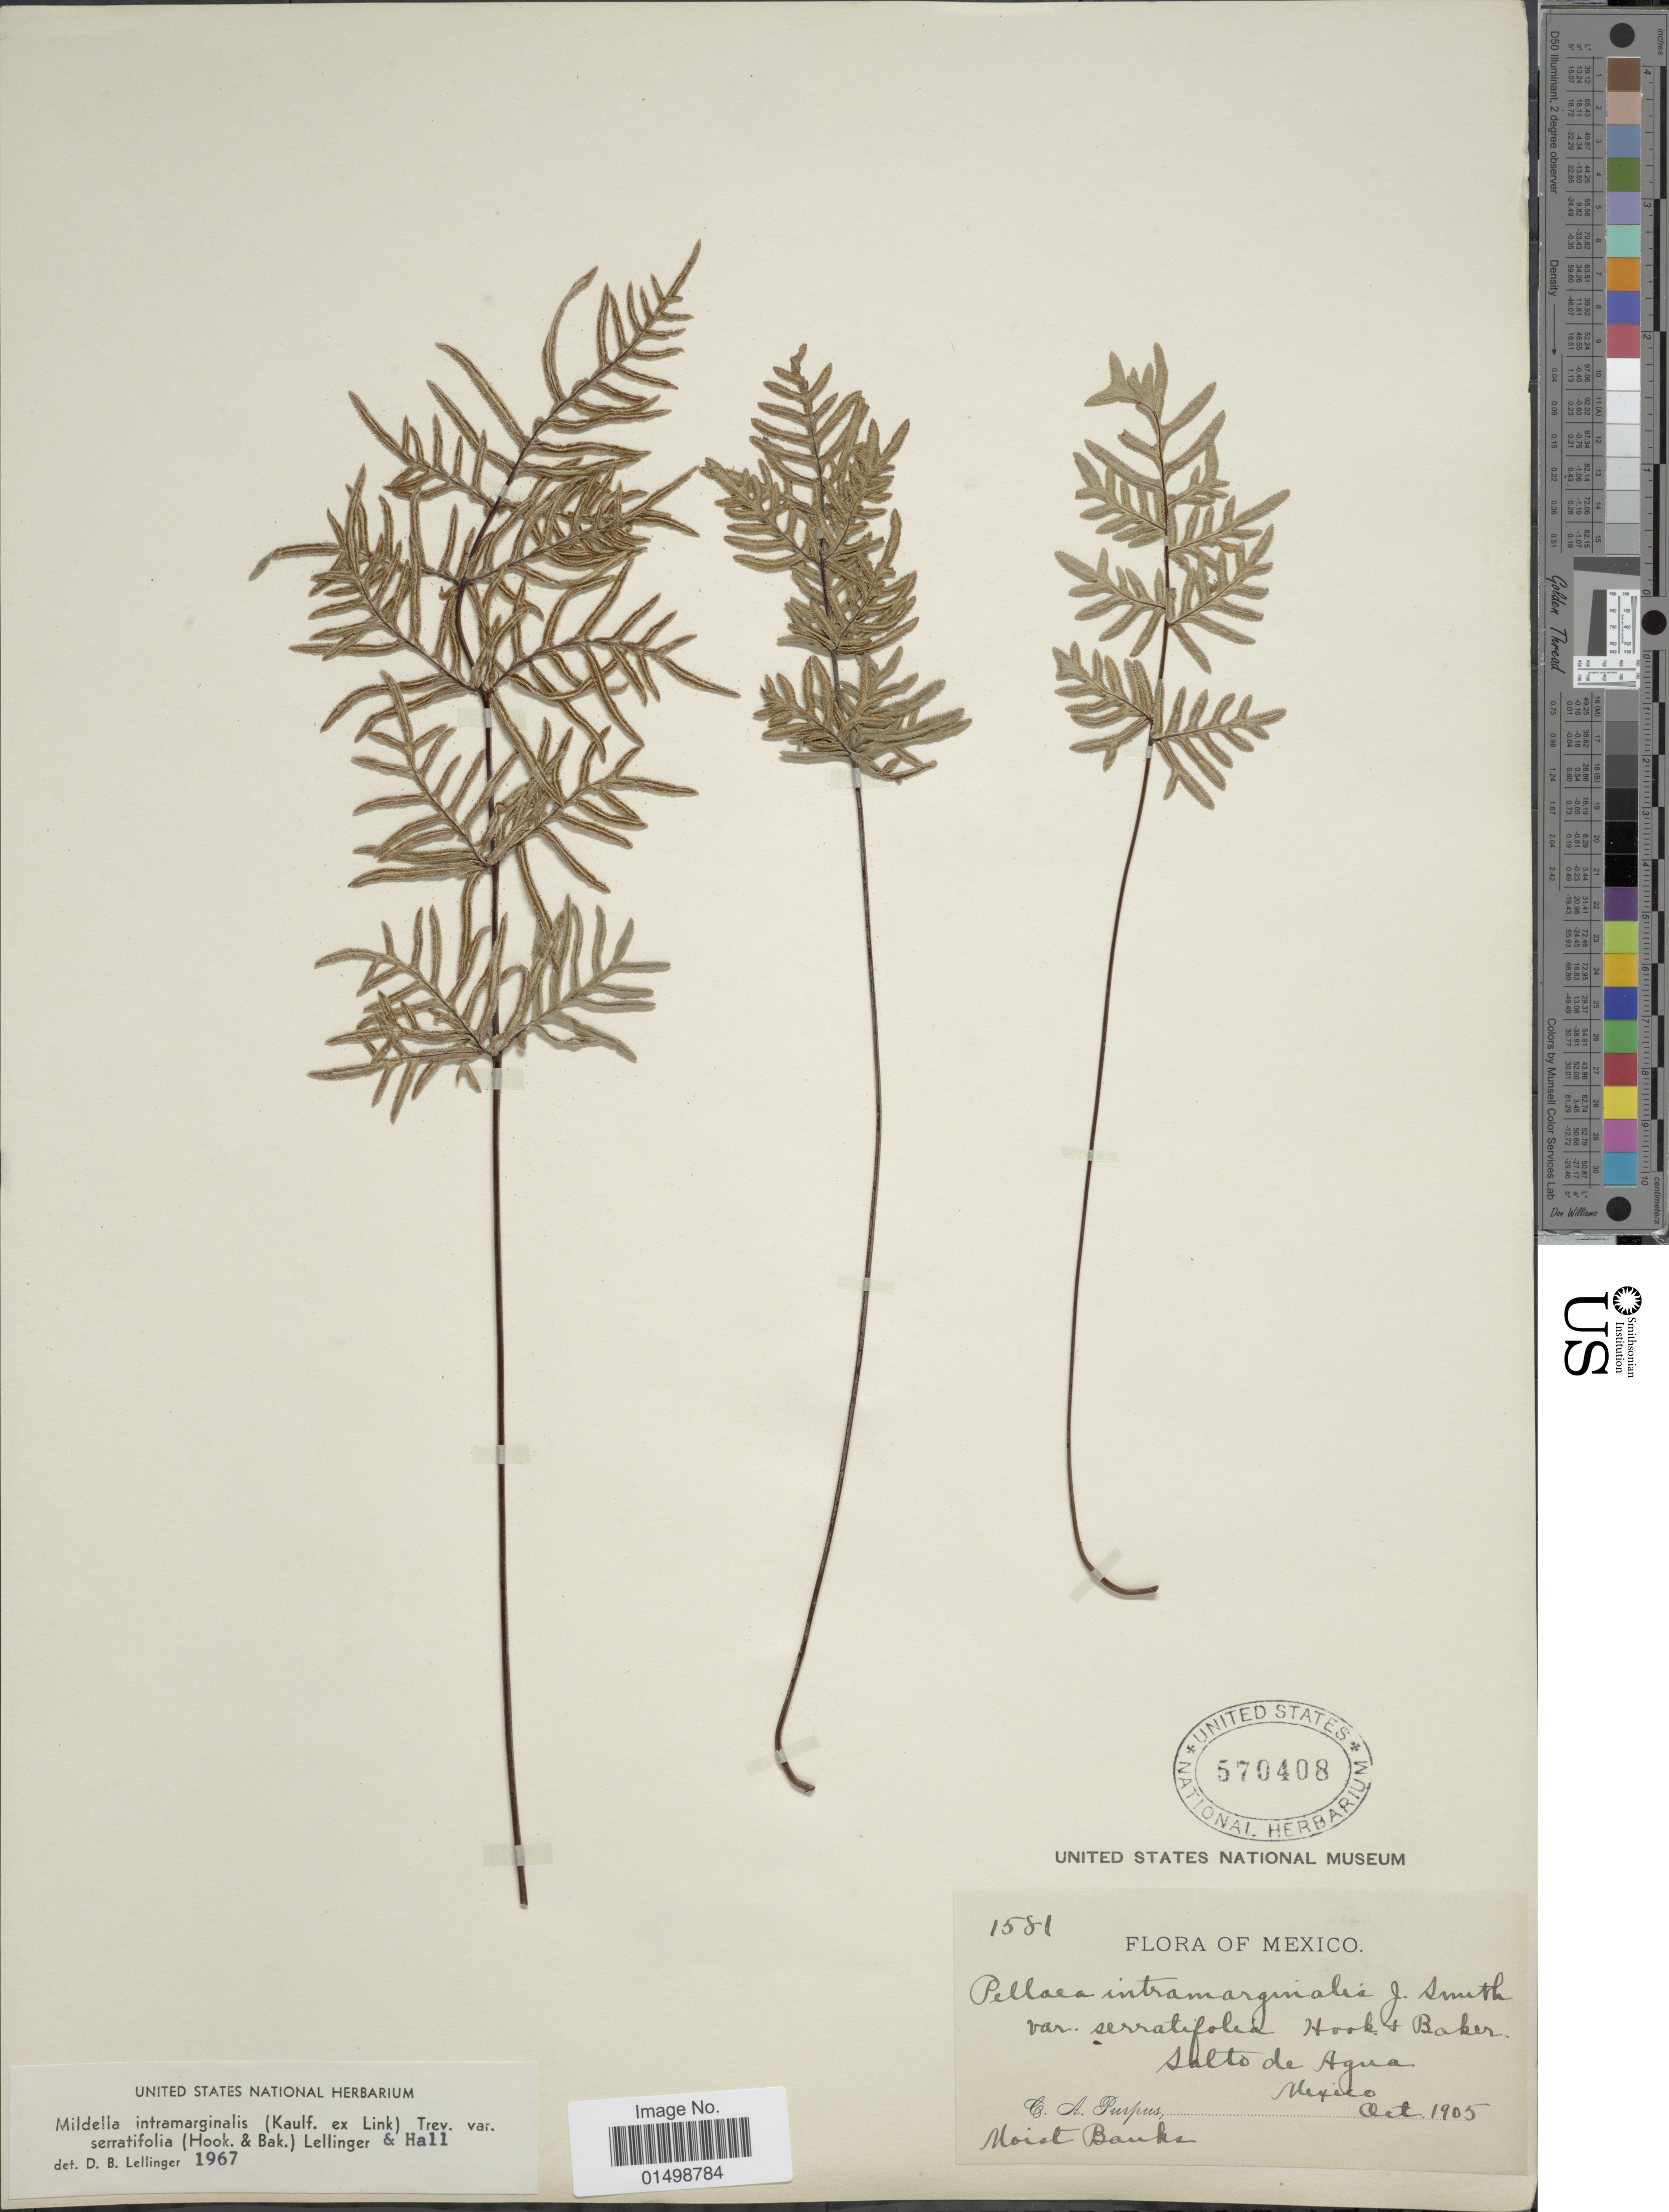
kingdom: Plantae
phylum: Tracheophyta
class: Polypodiopsida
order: Polypodiales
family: Pteridaceae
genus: Cheilanthes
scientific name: Cheilanthes intramarginalis var. serratifolia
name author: (Kaulf.) Hook.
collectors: C. A. Purpus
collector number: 1581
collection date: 1905-10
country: Mexico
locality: Salto de Agua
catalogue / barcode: US 570408